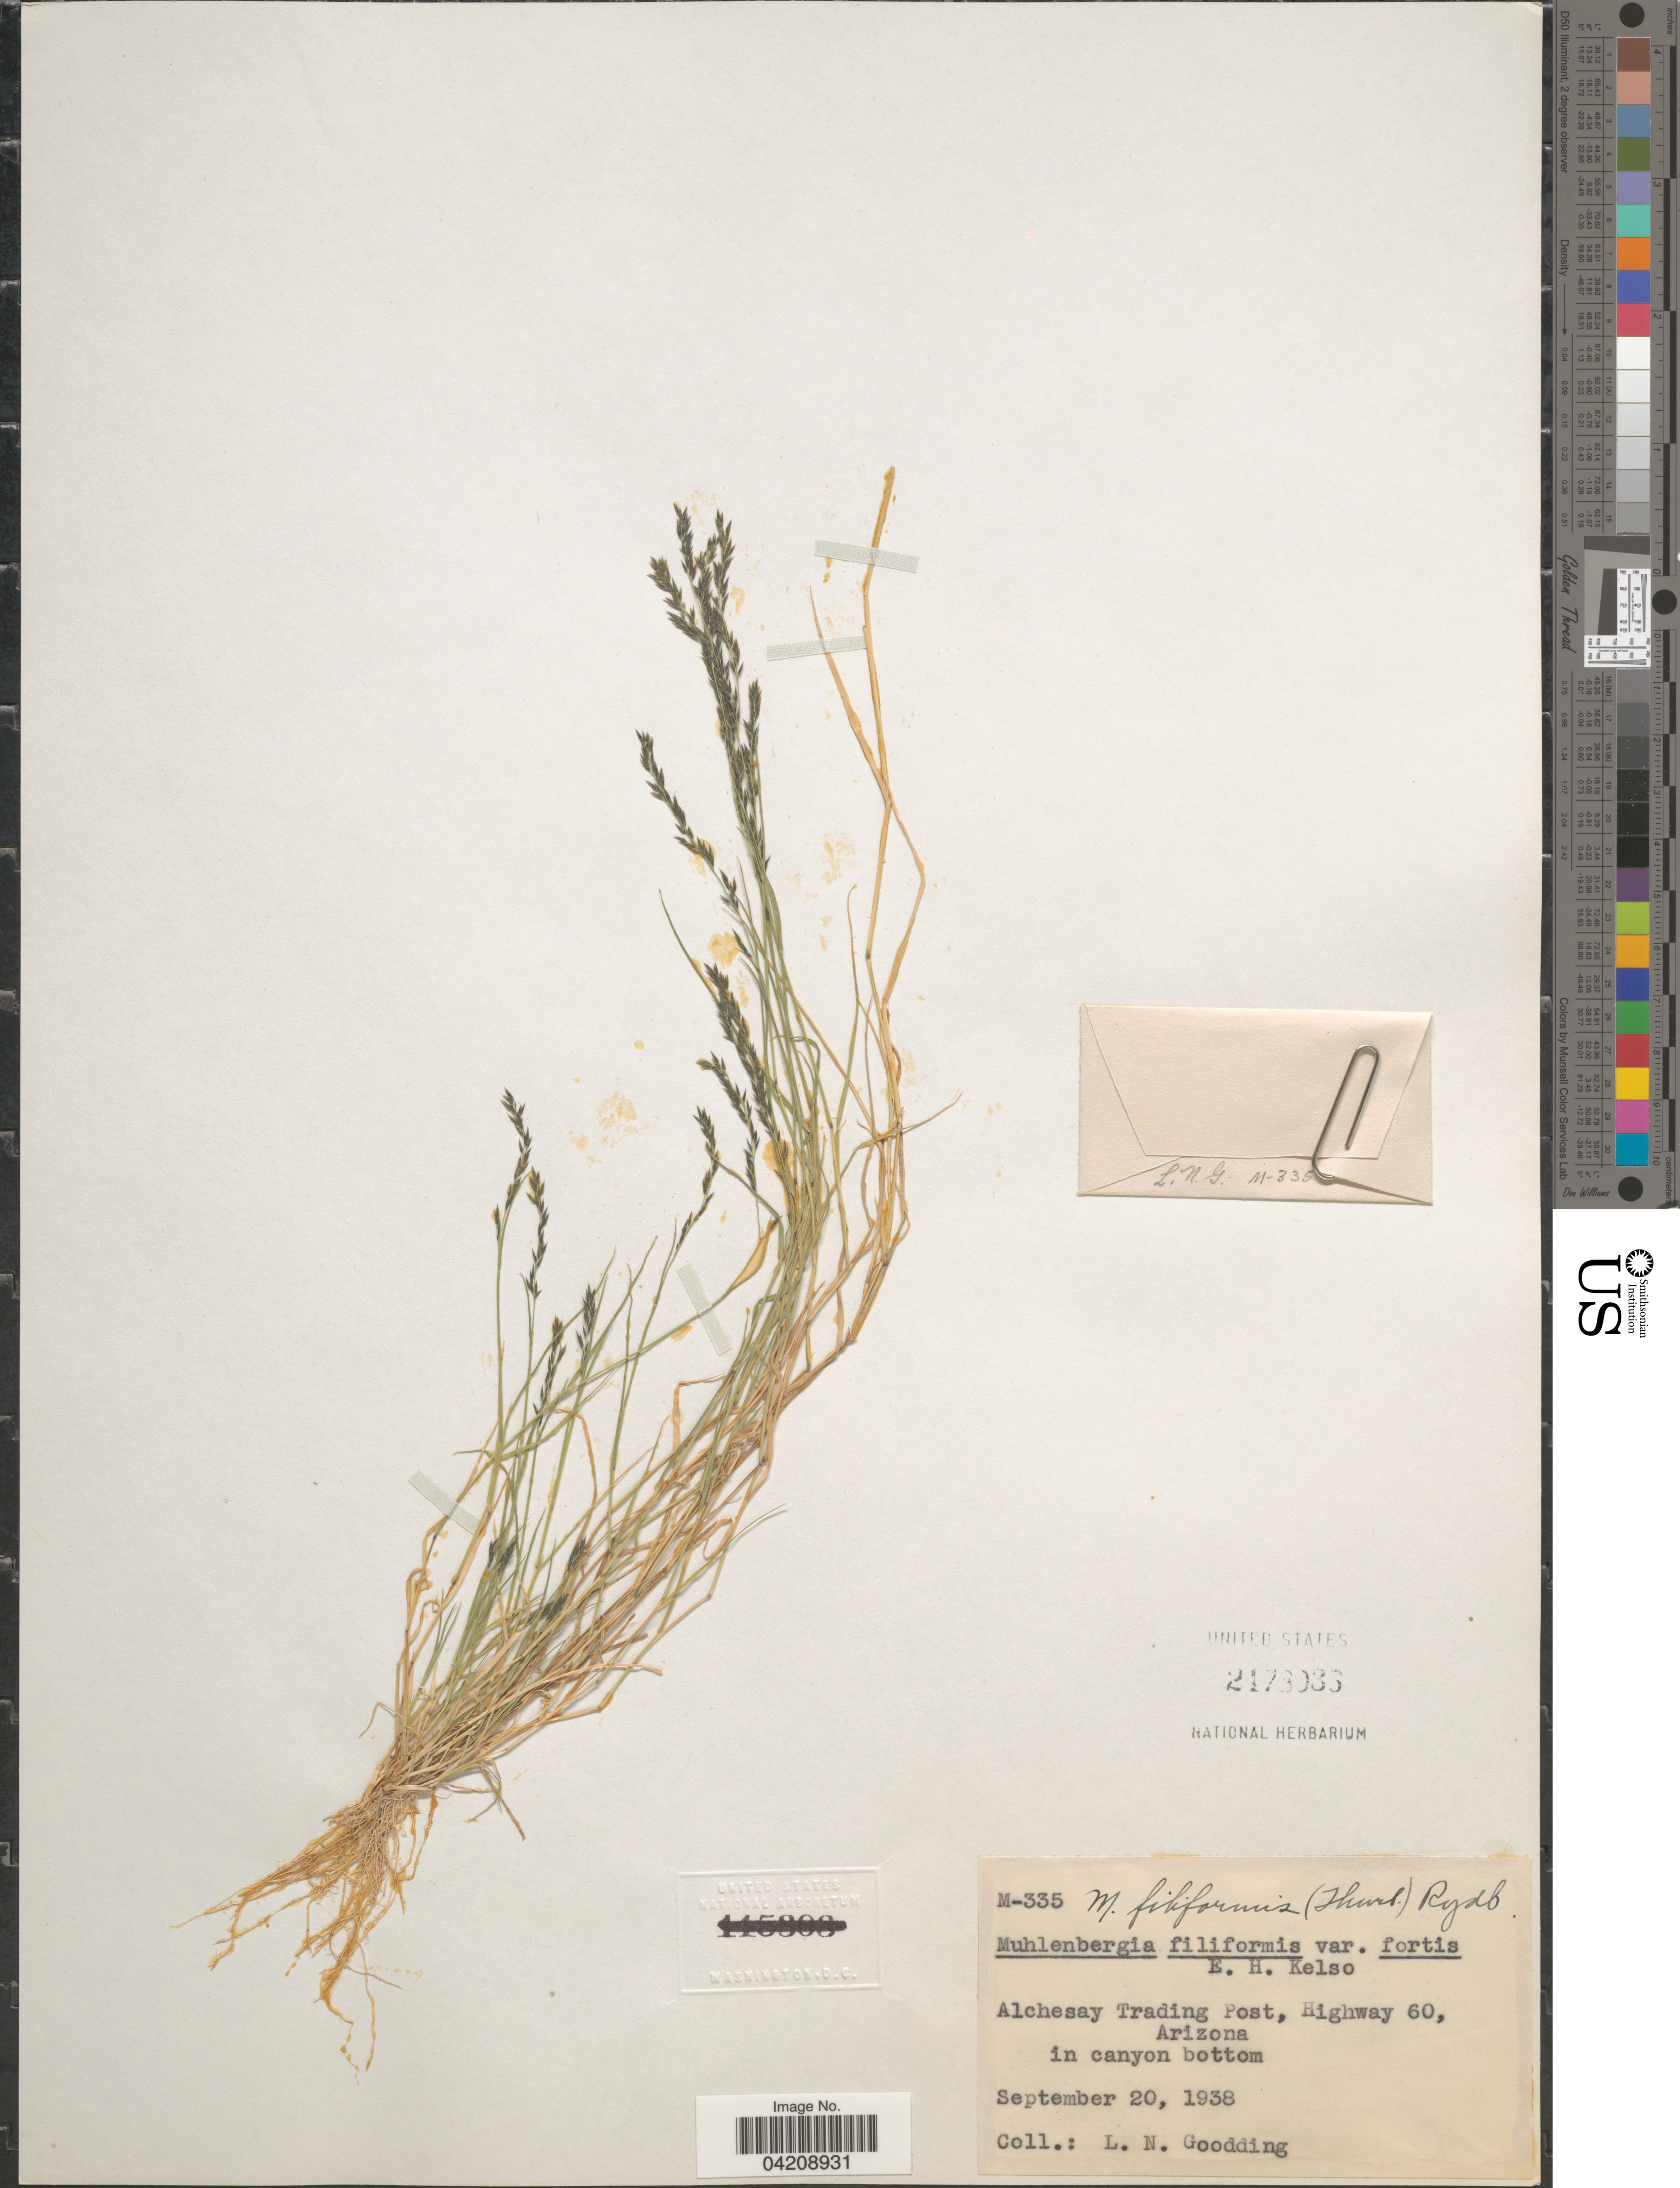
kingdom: Plantae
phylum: Tracheophyta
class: Liliopsida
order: Poales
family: Poaceae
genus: Muhlenbergia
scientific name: Muhlenbergia filiformis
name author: (Thurb. ex S. Watson) Rydb.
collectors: L. N. Goodding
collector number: M-335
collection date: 1938-09-20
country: United States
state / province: Arizona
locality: Alchesay Trading Post, Highway 60. In canyon bottom.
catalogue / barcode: US 2478033